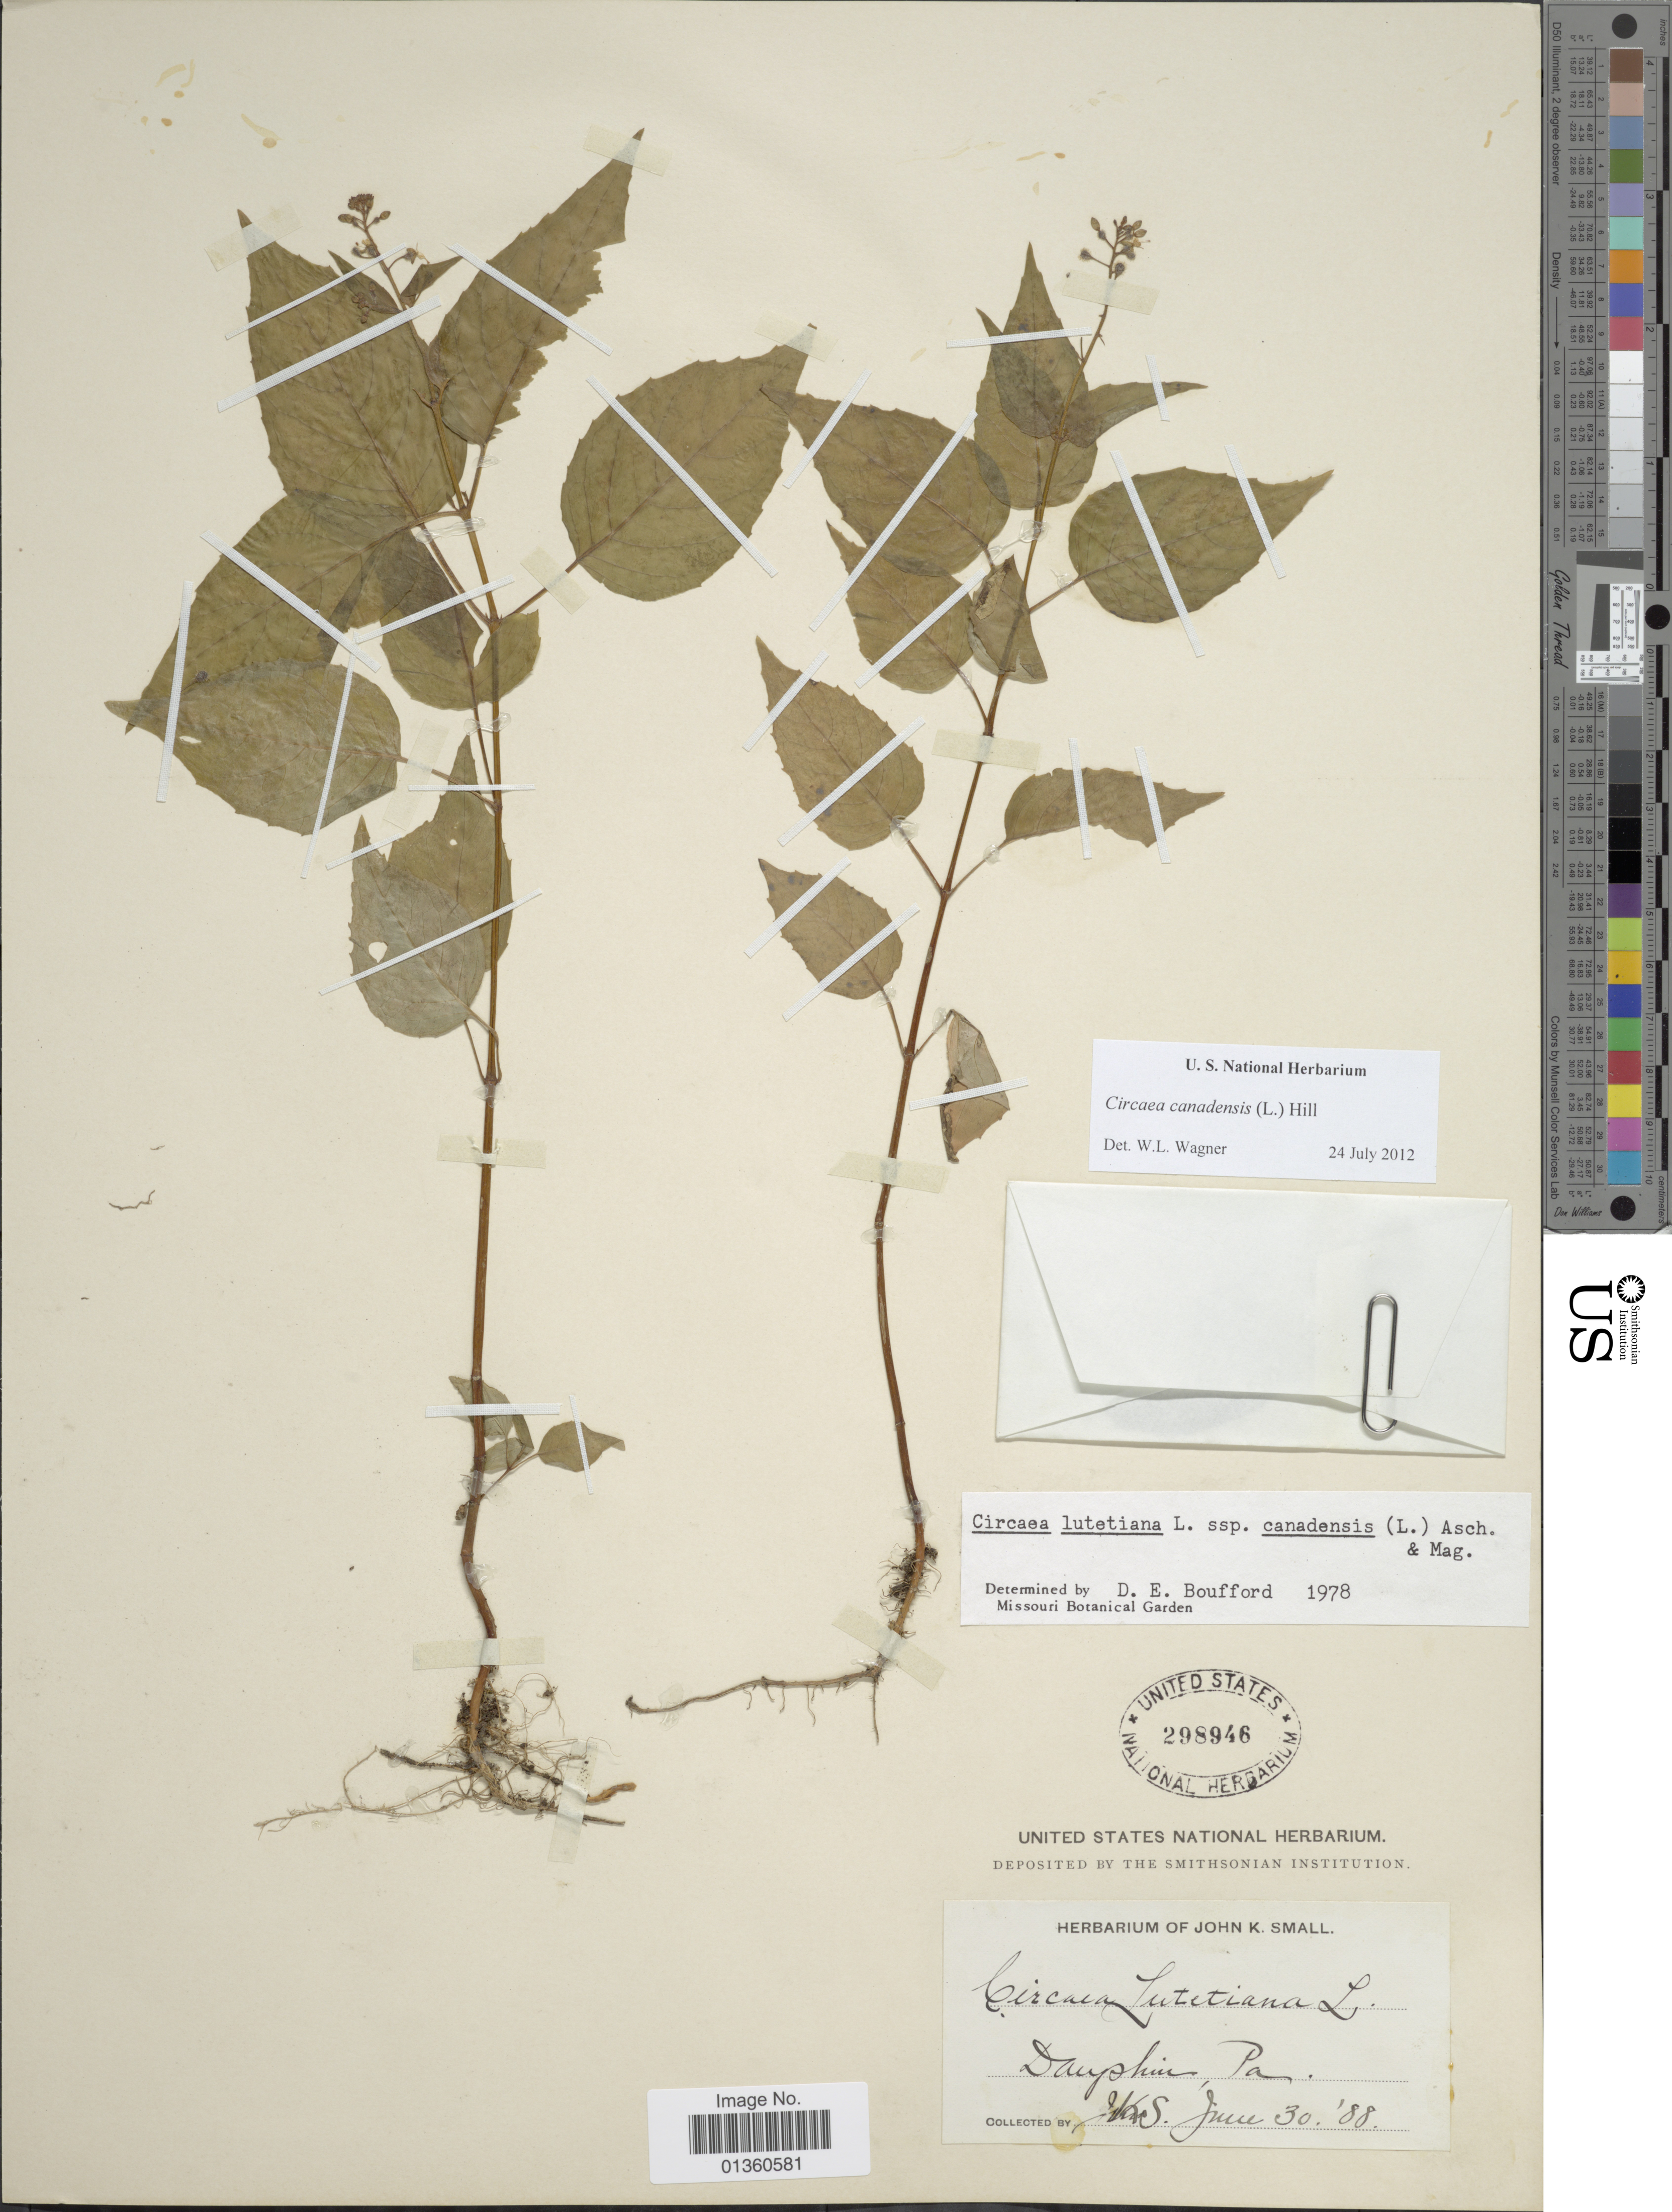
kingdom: Plantae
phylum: Tracheophyta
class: Magnoliopsida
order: Myrtales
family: Onagraceae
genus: Circaea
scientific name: Circaea canadensis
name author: (L.) Hill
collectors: J. K. Small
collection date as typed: Transcribed d/m/y: 30/6/88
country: United States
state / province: Pennsylvania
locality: Dauphin, Pa.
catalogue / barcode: US 298946